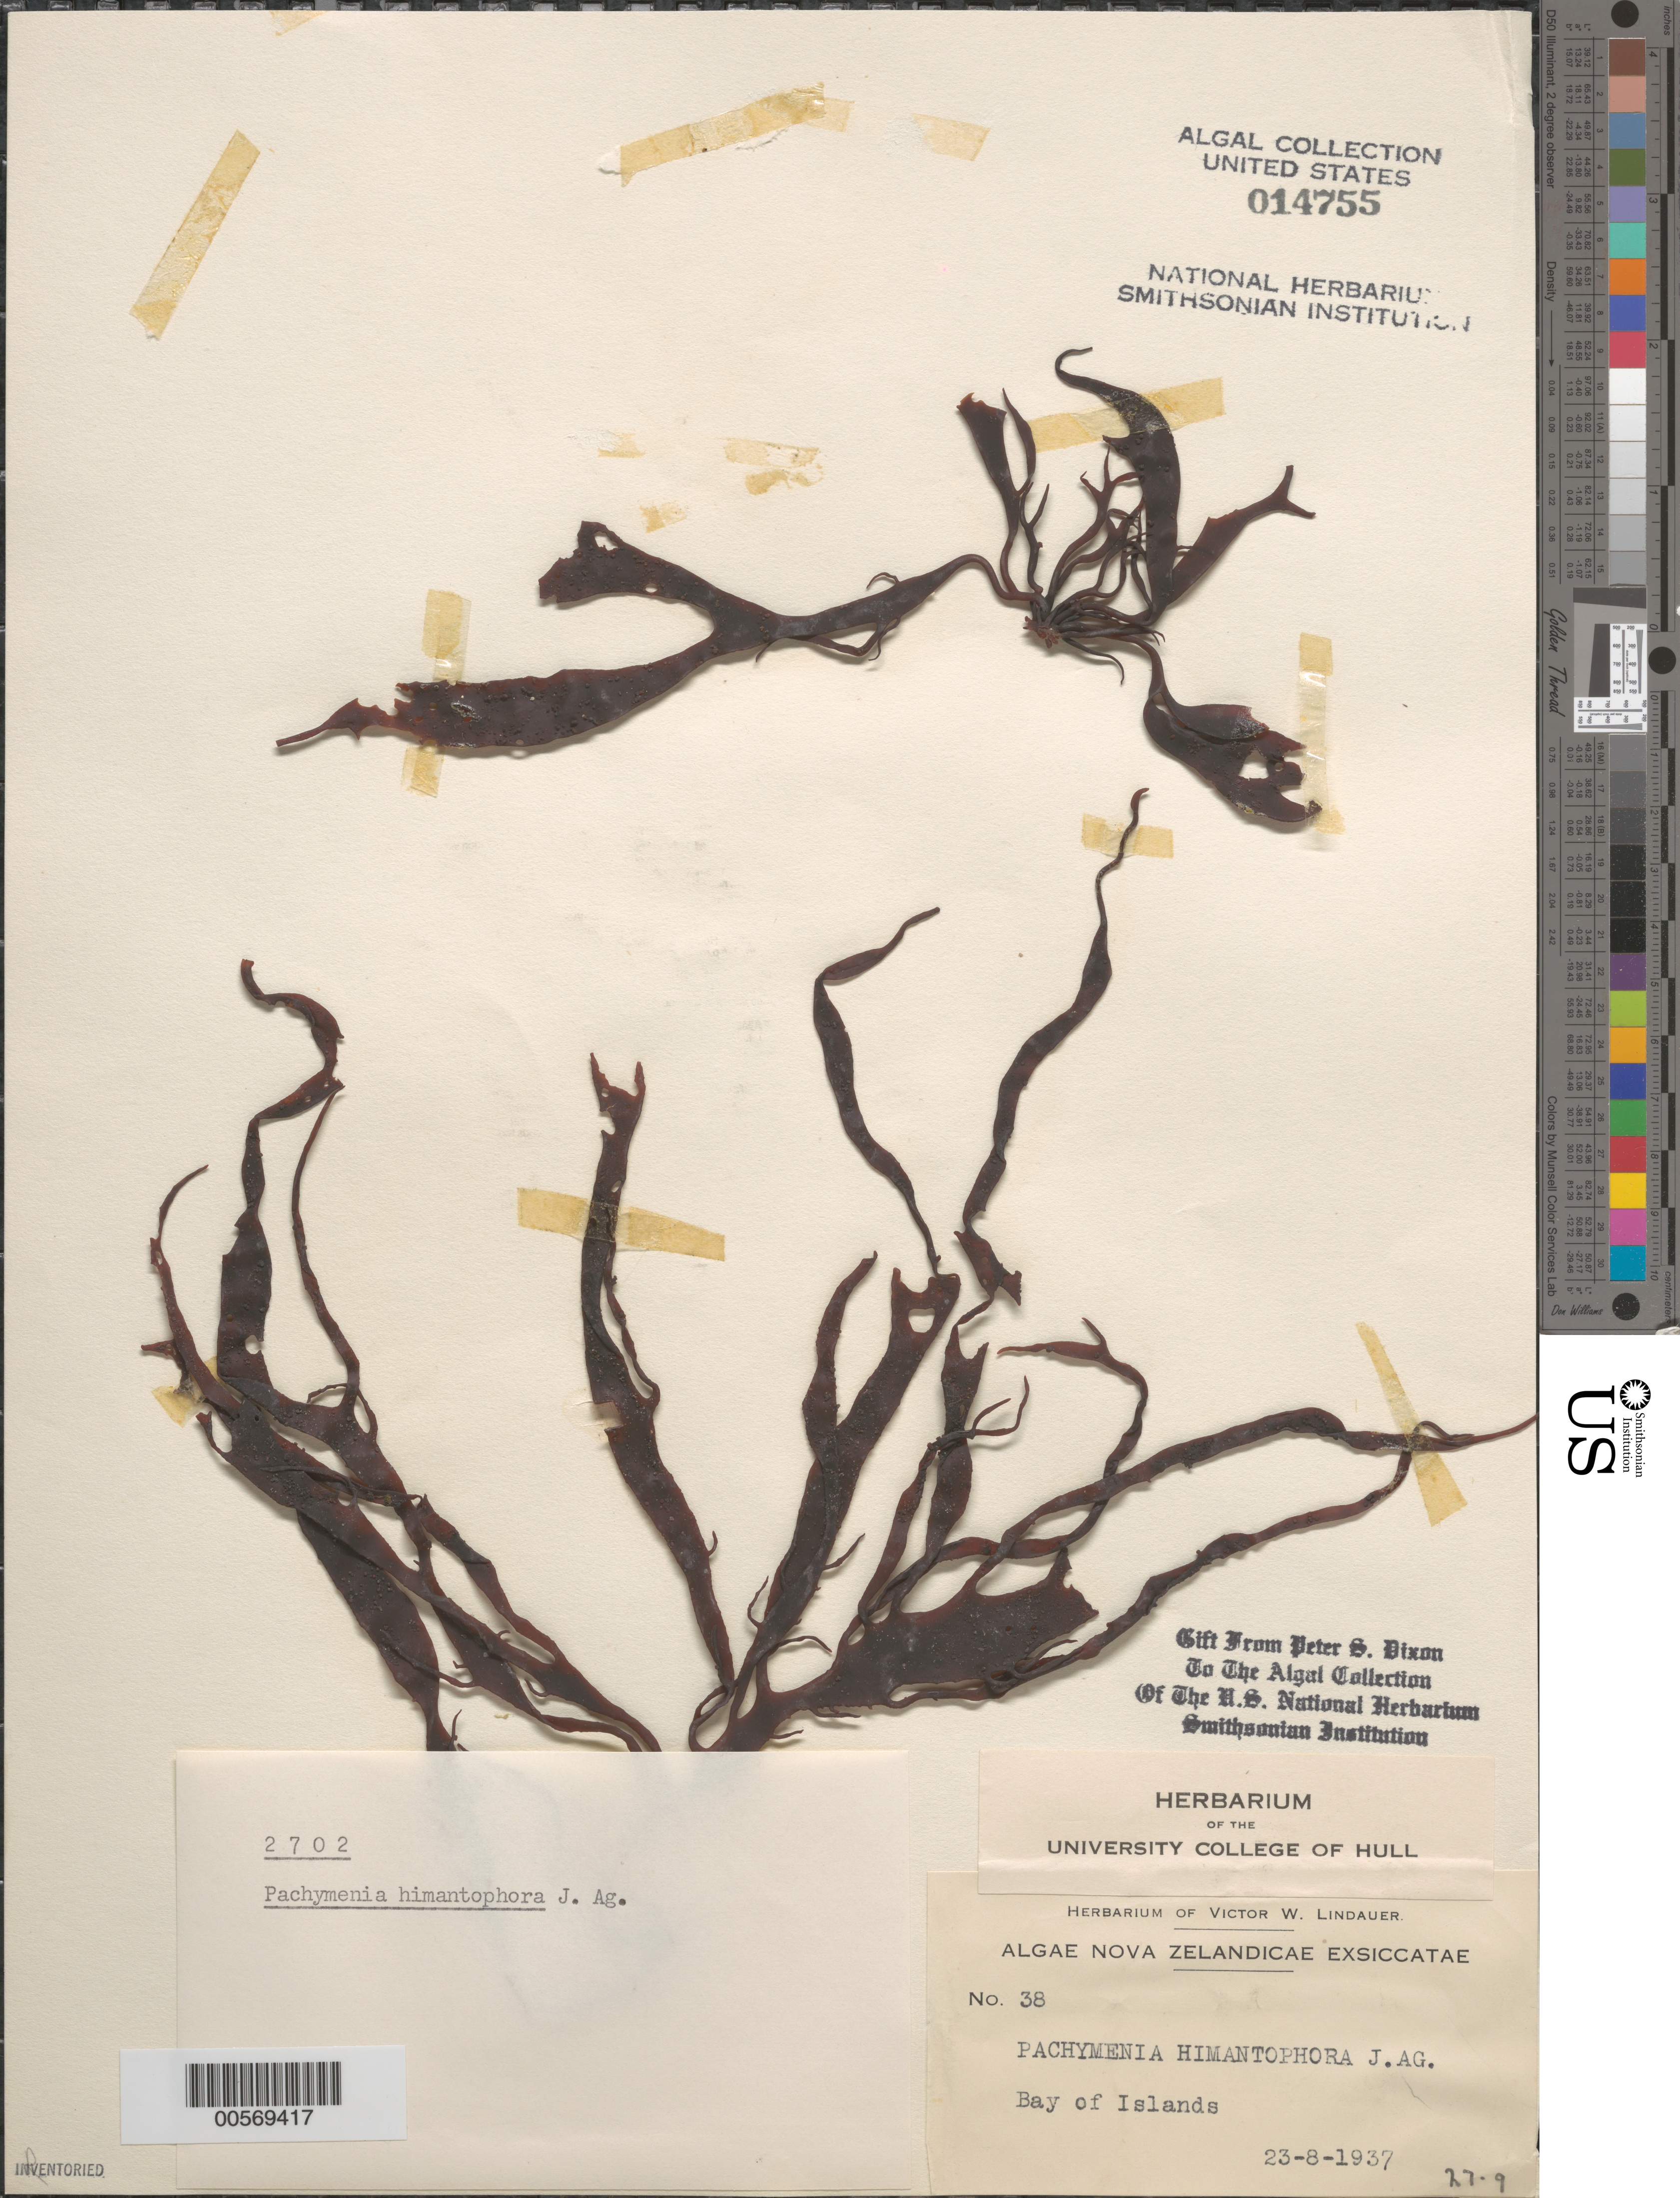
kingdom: Plantae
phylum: Rhodophyta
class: Florideophyceae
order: Halymeniales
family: Halymeniaceae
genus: Pachymenia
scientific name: Pachymenia lusoria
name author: (Greville) J. Agardh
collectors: V. Lindauer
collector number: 38 & PSD 2702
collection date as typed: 23 Aug 1937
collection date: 1937-08-23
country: New Zealand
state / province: Northland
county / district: Far North District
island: North Island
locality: Bay of Islands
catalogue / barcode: US 14755